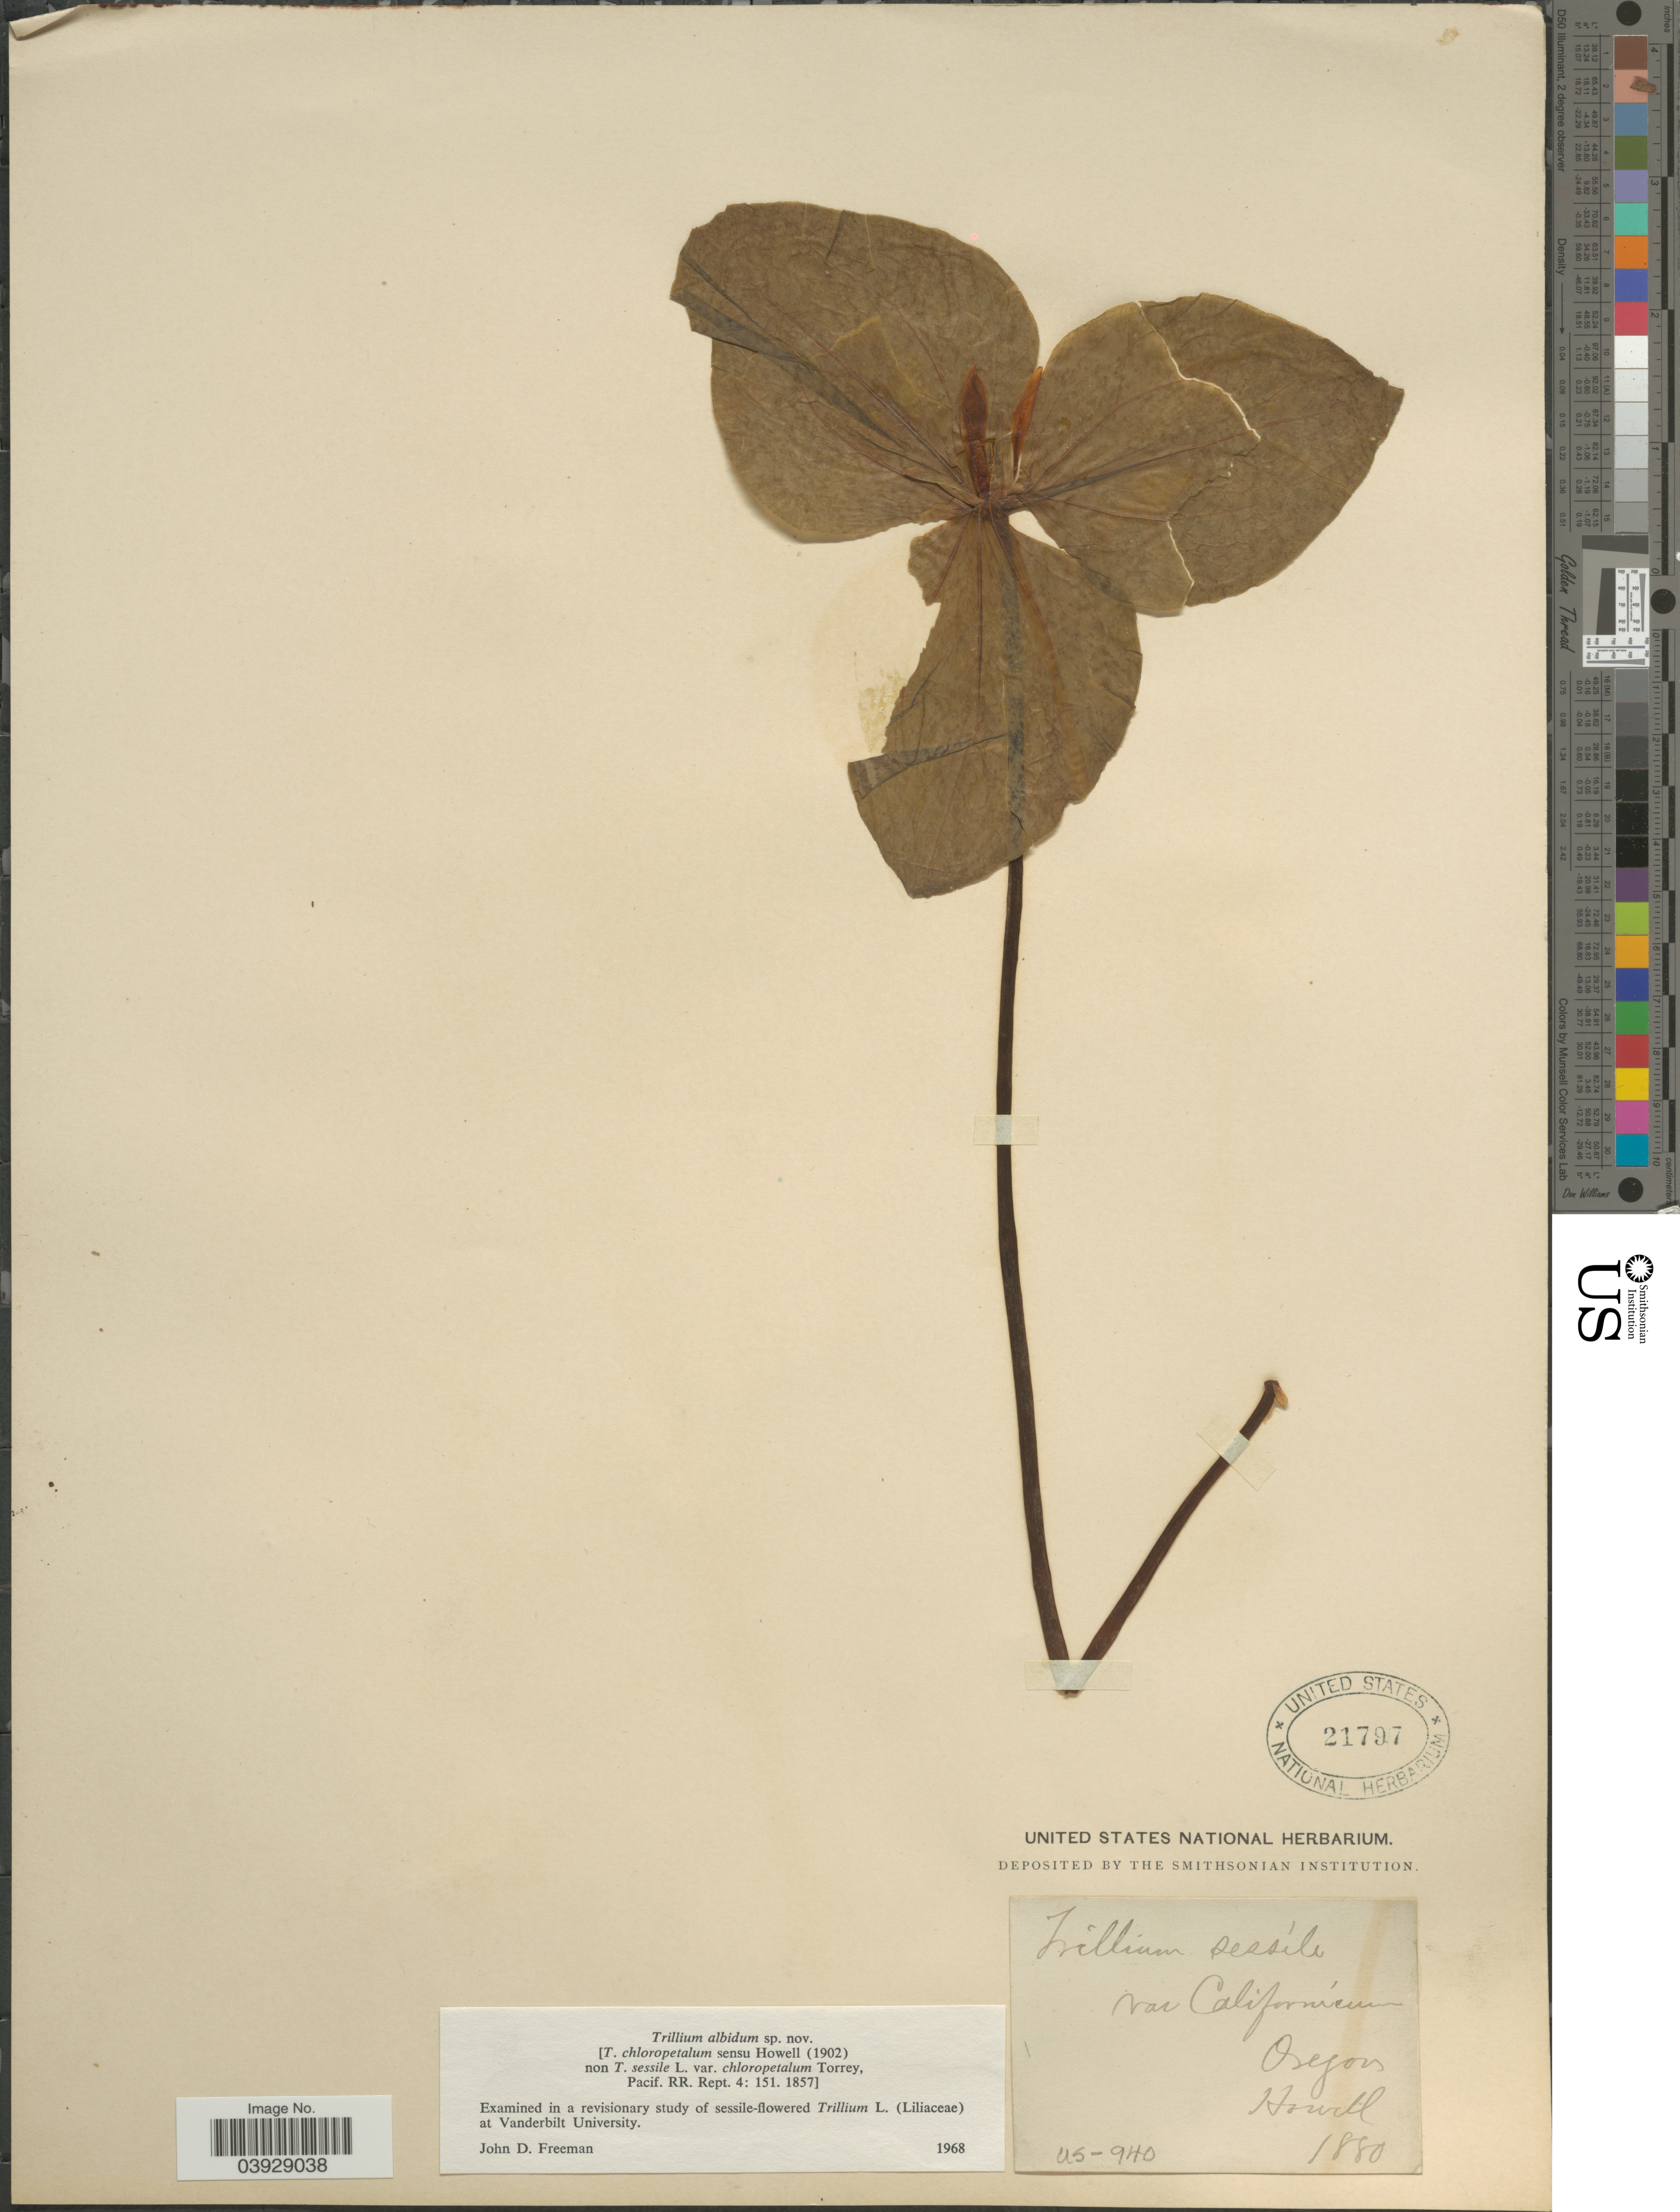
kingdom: Plantae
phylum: Tracheophyta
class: Liliopsida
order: Liliales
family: Melanthiaceae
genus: Trillium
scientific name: Trillium albidum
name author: J. D. Freeman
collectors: -. Howell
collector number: US-940?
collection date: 1880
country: United States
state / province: Oregon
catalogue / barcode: US 21797